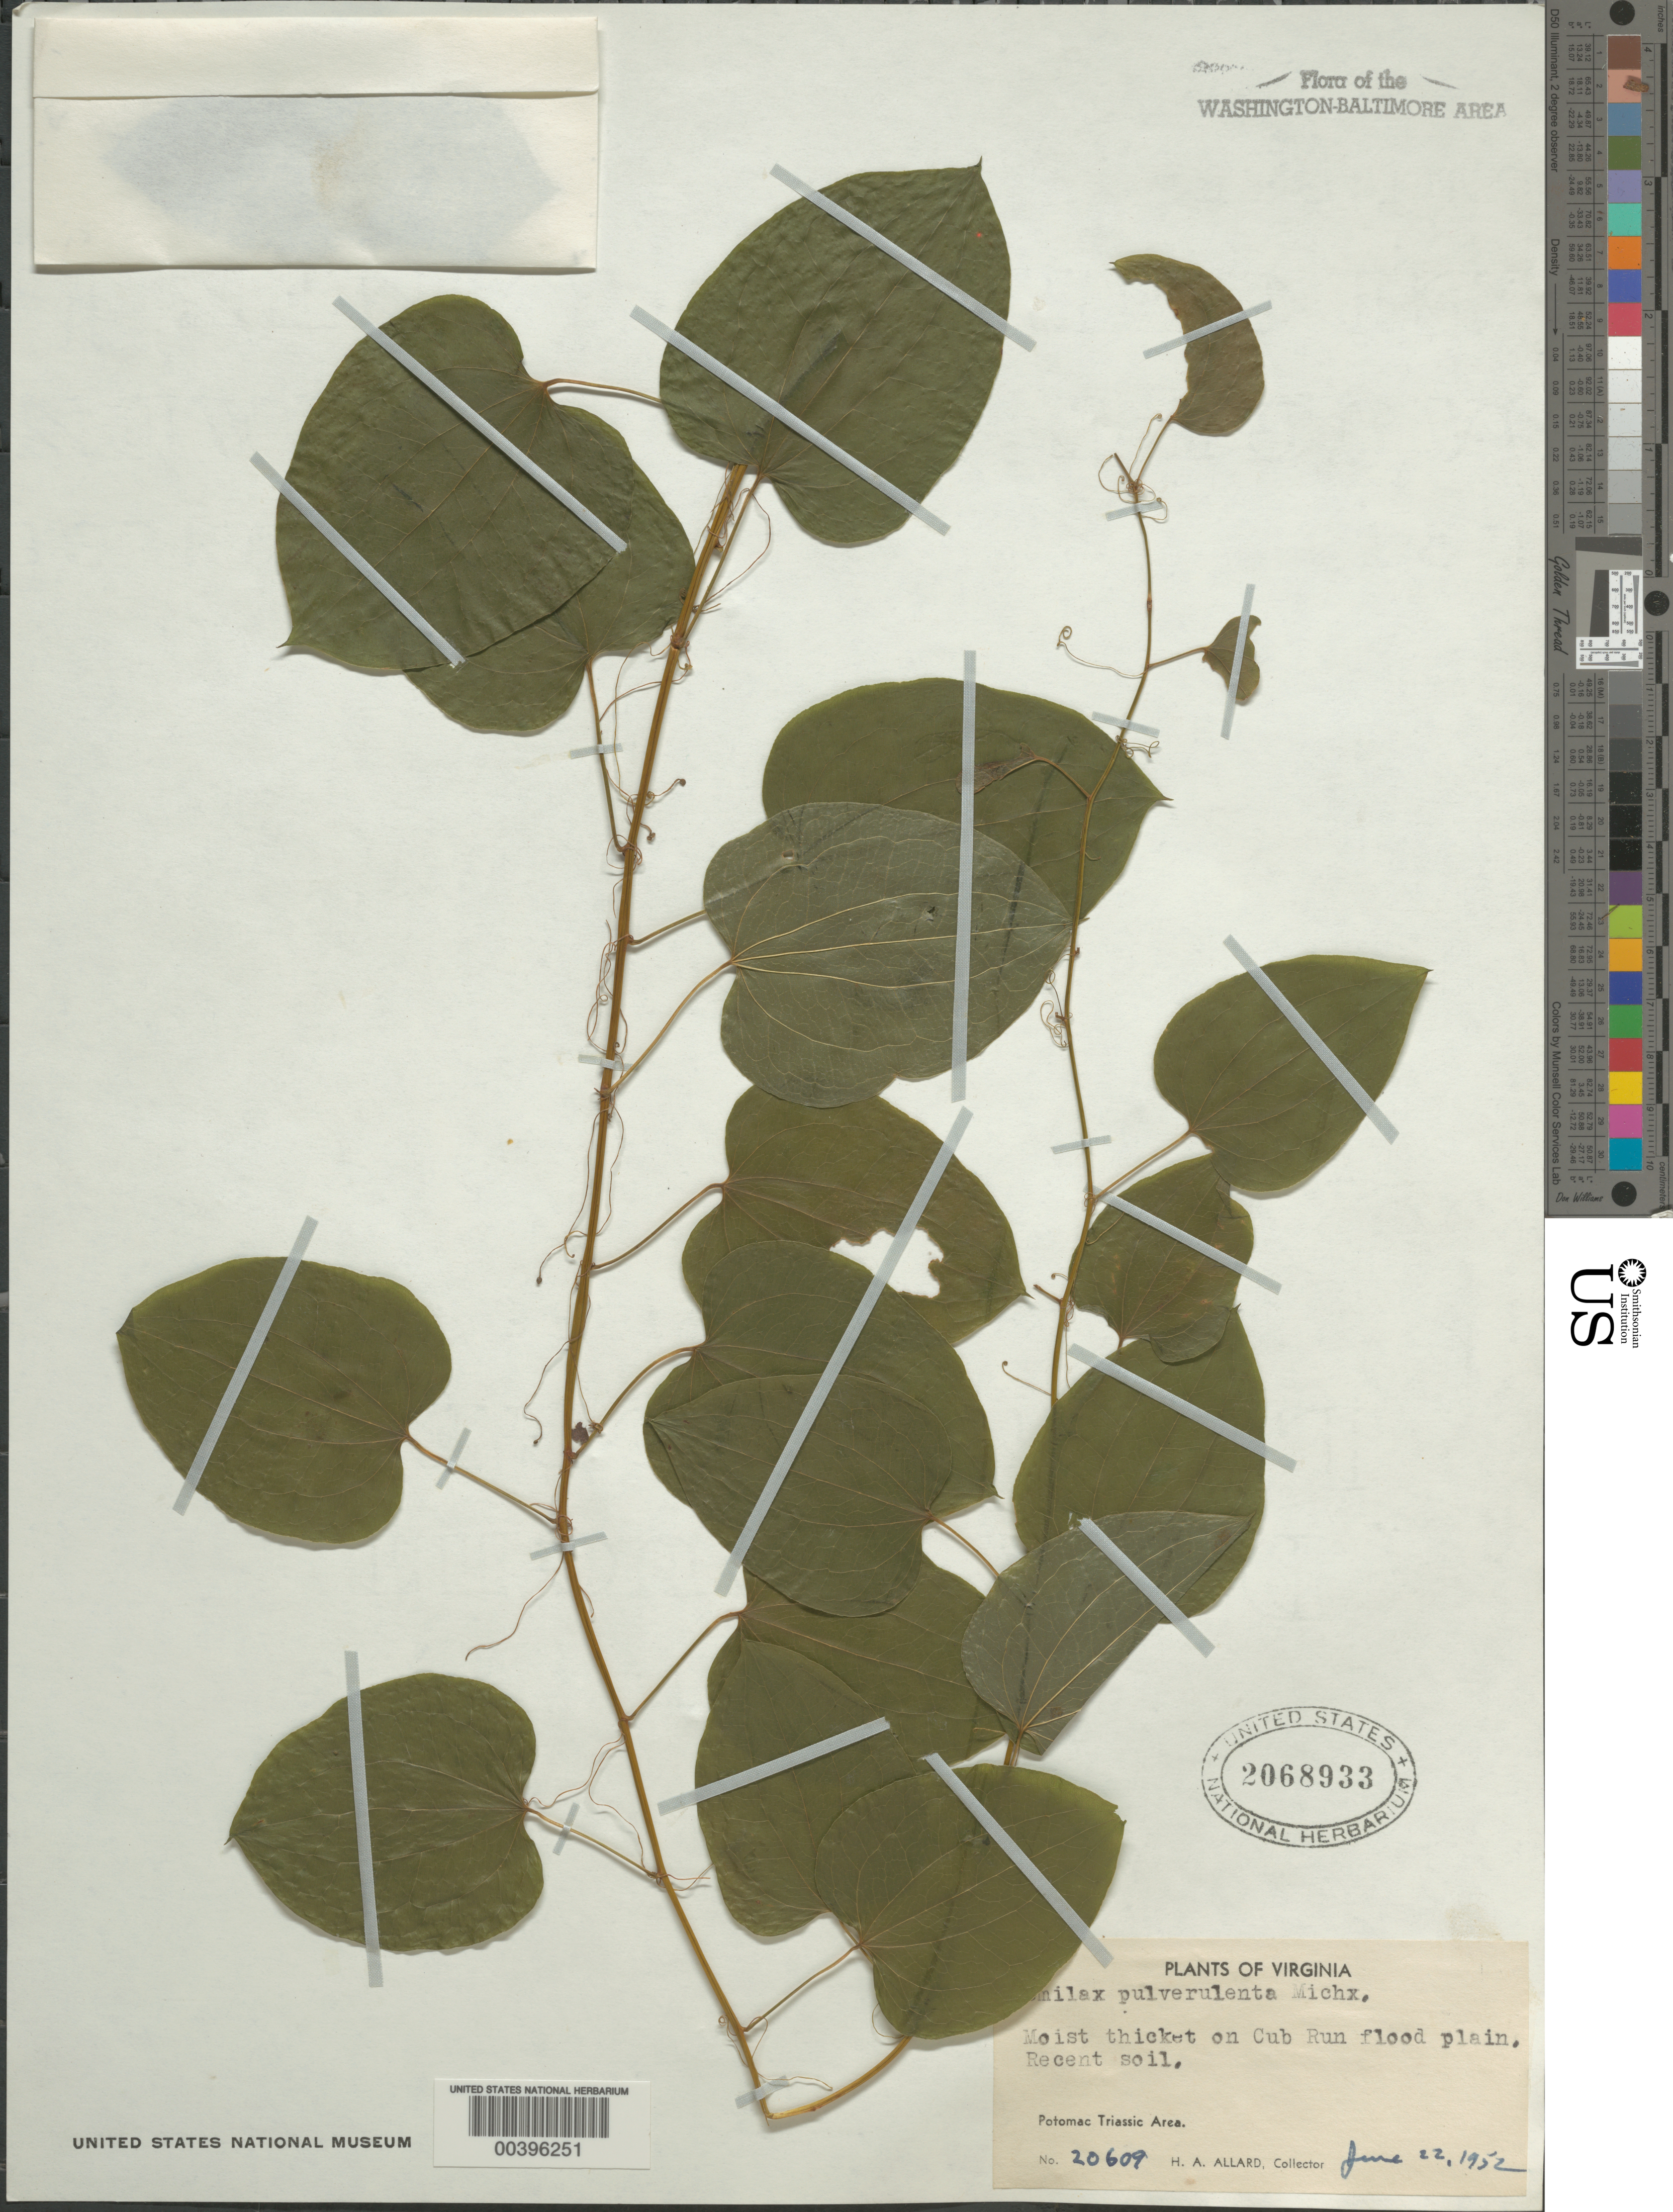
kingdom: Plantae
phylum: Tracheophyta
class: Liliopsida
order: Liliales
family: Smilacaceae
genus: Smilax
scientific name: Smilax pulverulenta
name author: Michx.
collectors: H. A. Allard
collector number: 20609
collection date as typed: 22 Jun 1952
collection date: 1952-06-22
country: United States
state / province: Virginia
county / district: Loudoun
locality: Cub Run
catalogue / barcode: US 2068933